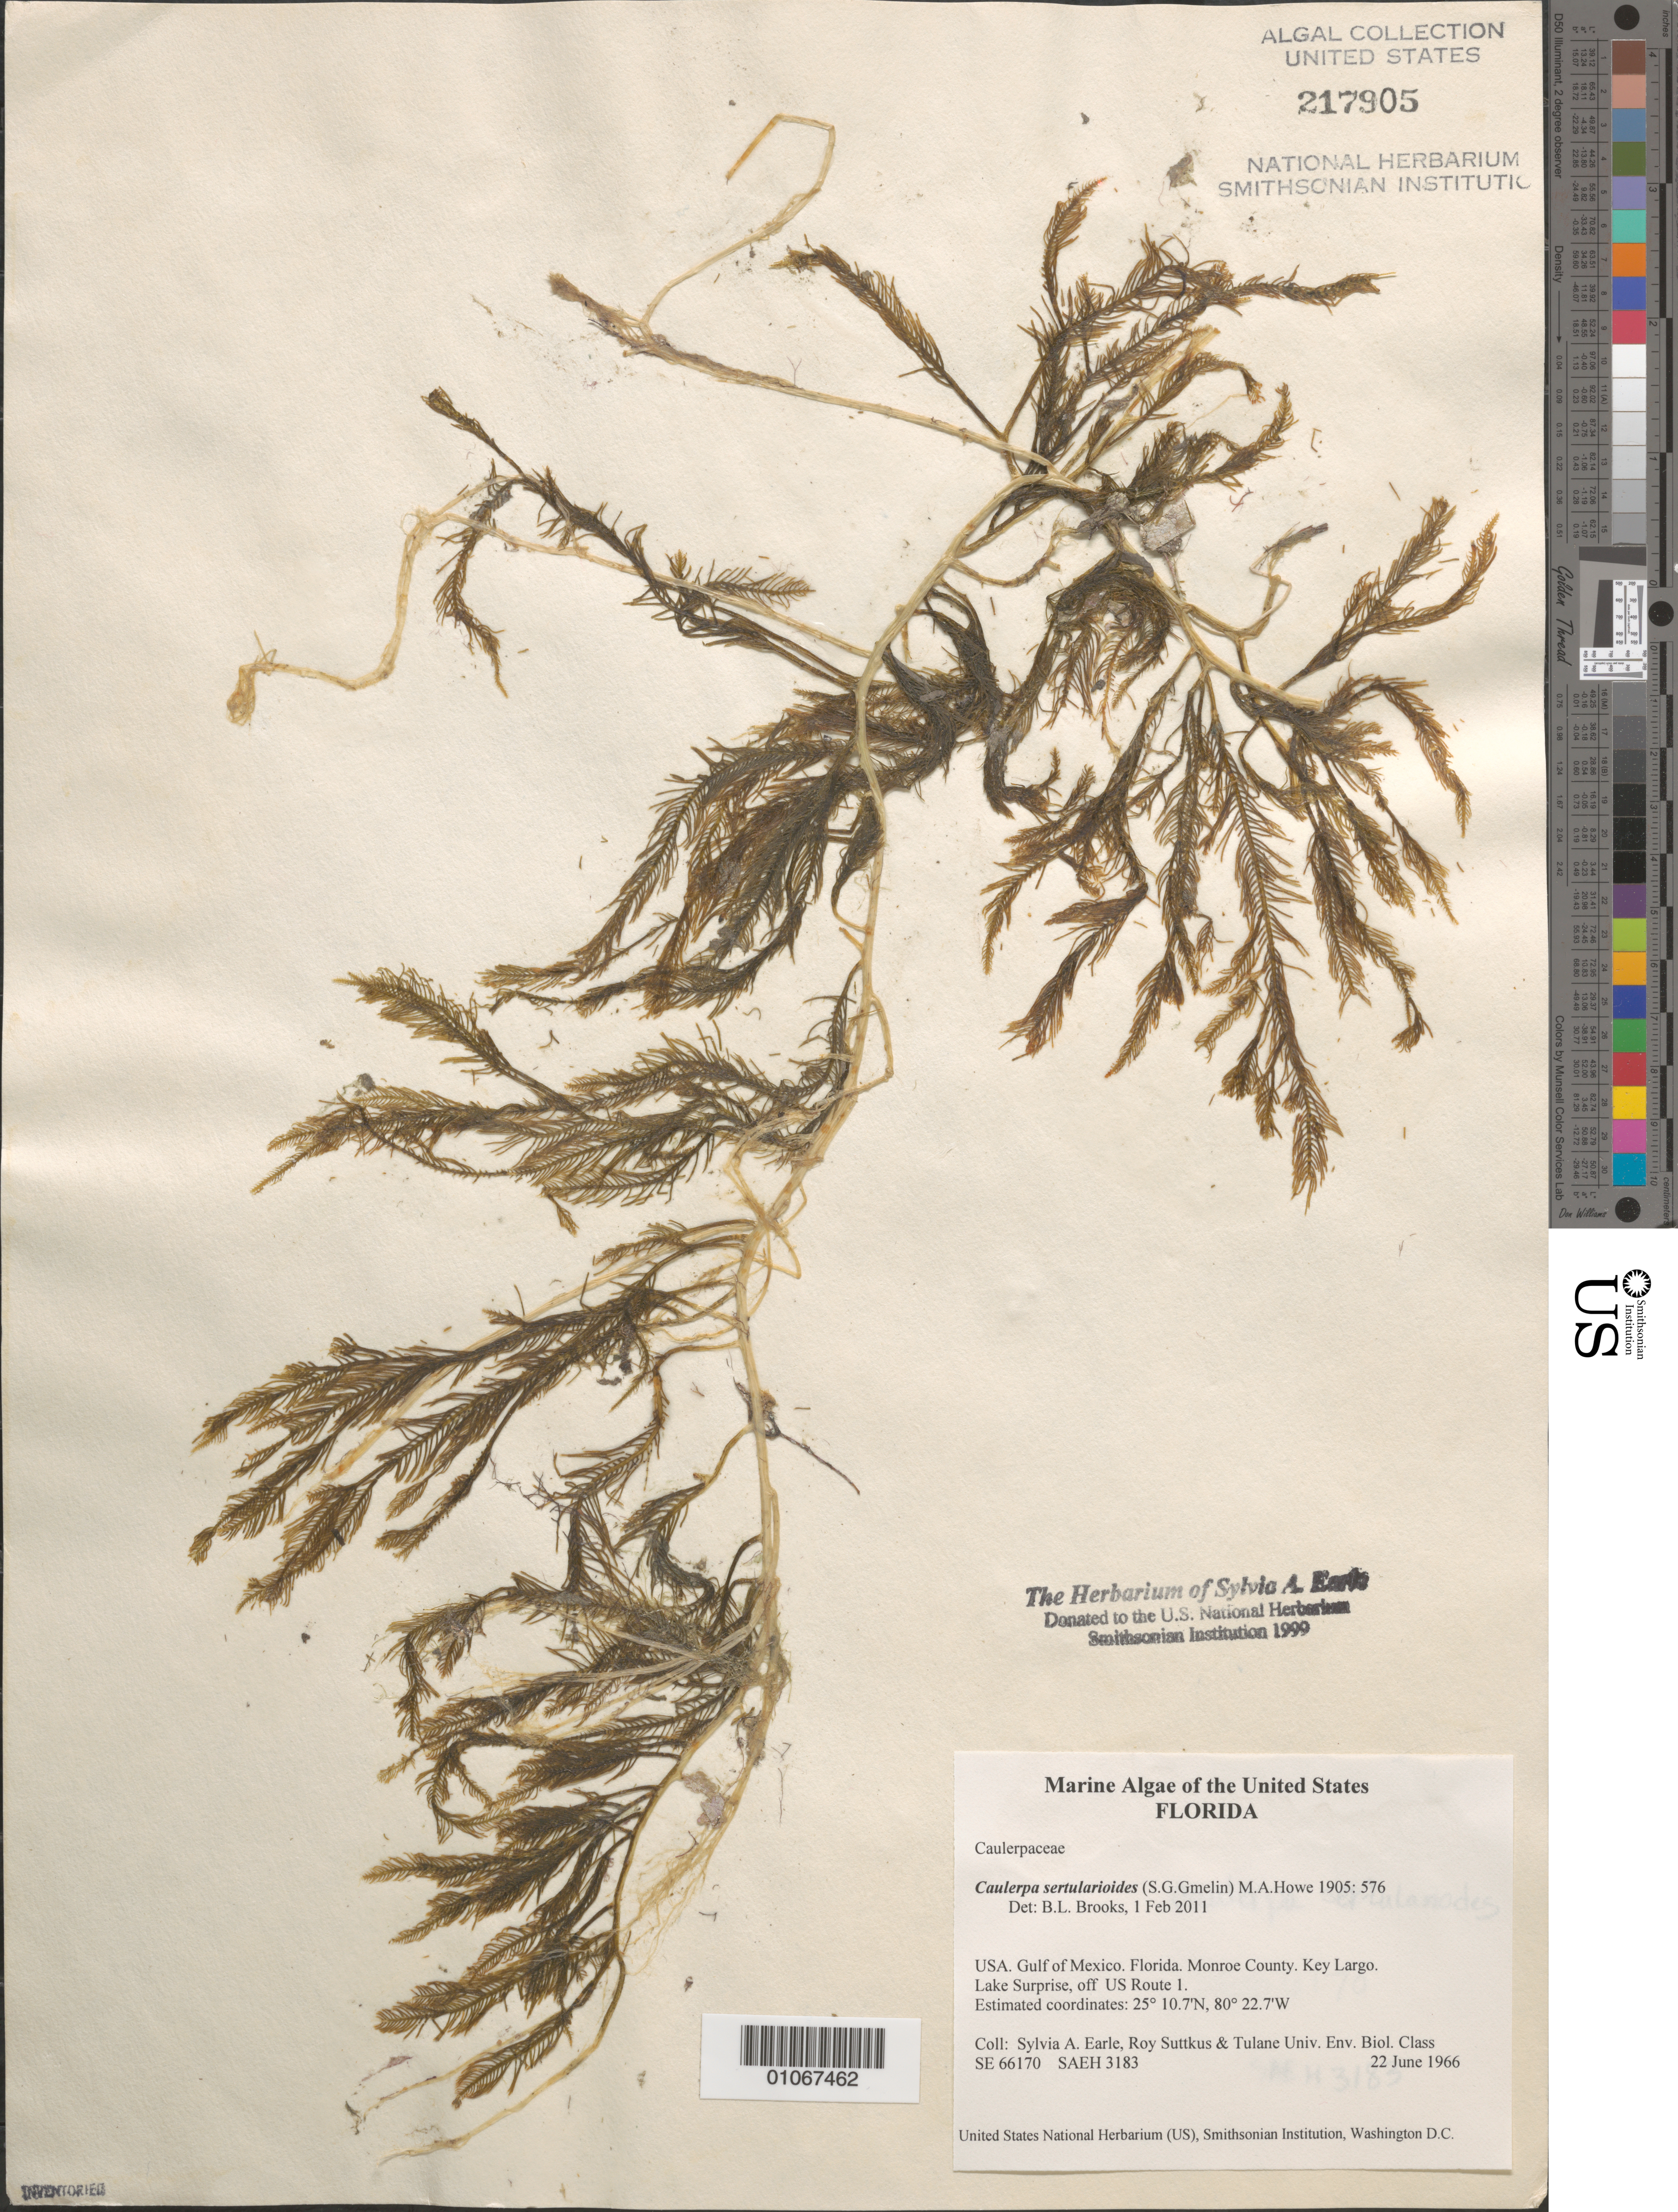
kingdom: Plantae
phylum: Chlorophyta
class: Ulvophyceae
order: Bryopsidales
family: Caulerpaceae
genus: Caulerpa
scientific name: Caulerpa sertularioides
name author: (S.G. Gmel.) M. Howe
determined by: Brooks, B. L., (BOT), Smithsonian Institution - National Museum of Natural History (UNITED STATES)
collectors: S. A. Earle, R. Suttkus & Tulane Univ. Env. Biol. Class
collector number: SE 66170 & SAEH 3183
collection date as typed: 22 Jun 1966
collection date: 1966-06-22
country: United States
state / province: Florida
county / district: Monroe County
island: Key Largo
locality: Lake Surprise, off US Route 1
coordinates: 25 10.7'N, 80 22.7'W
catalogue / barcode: US 217905